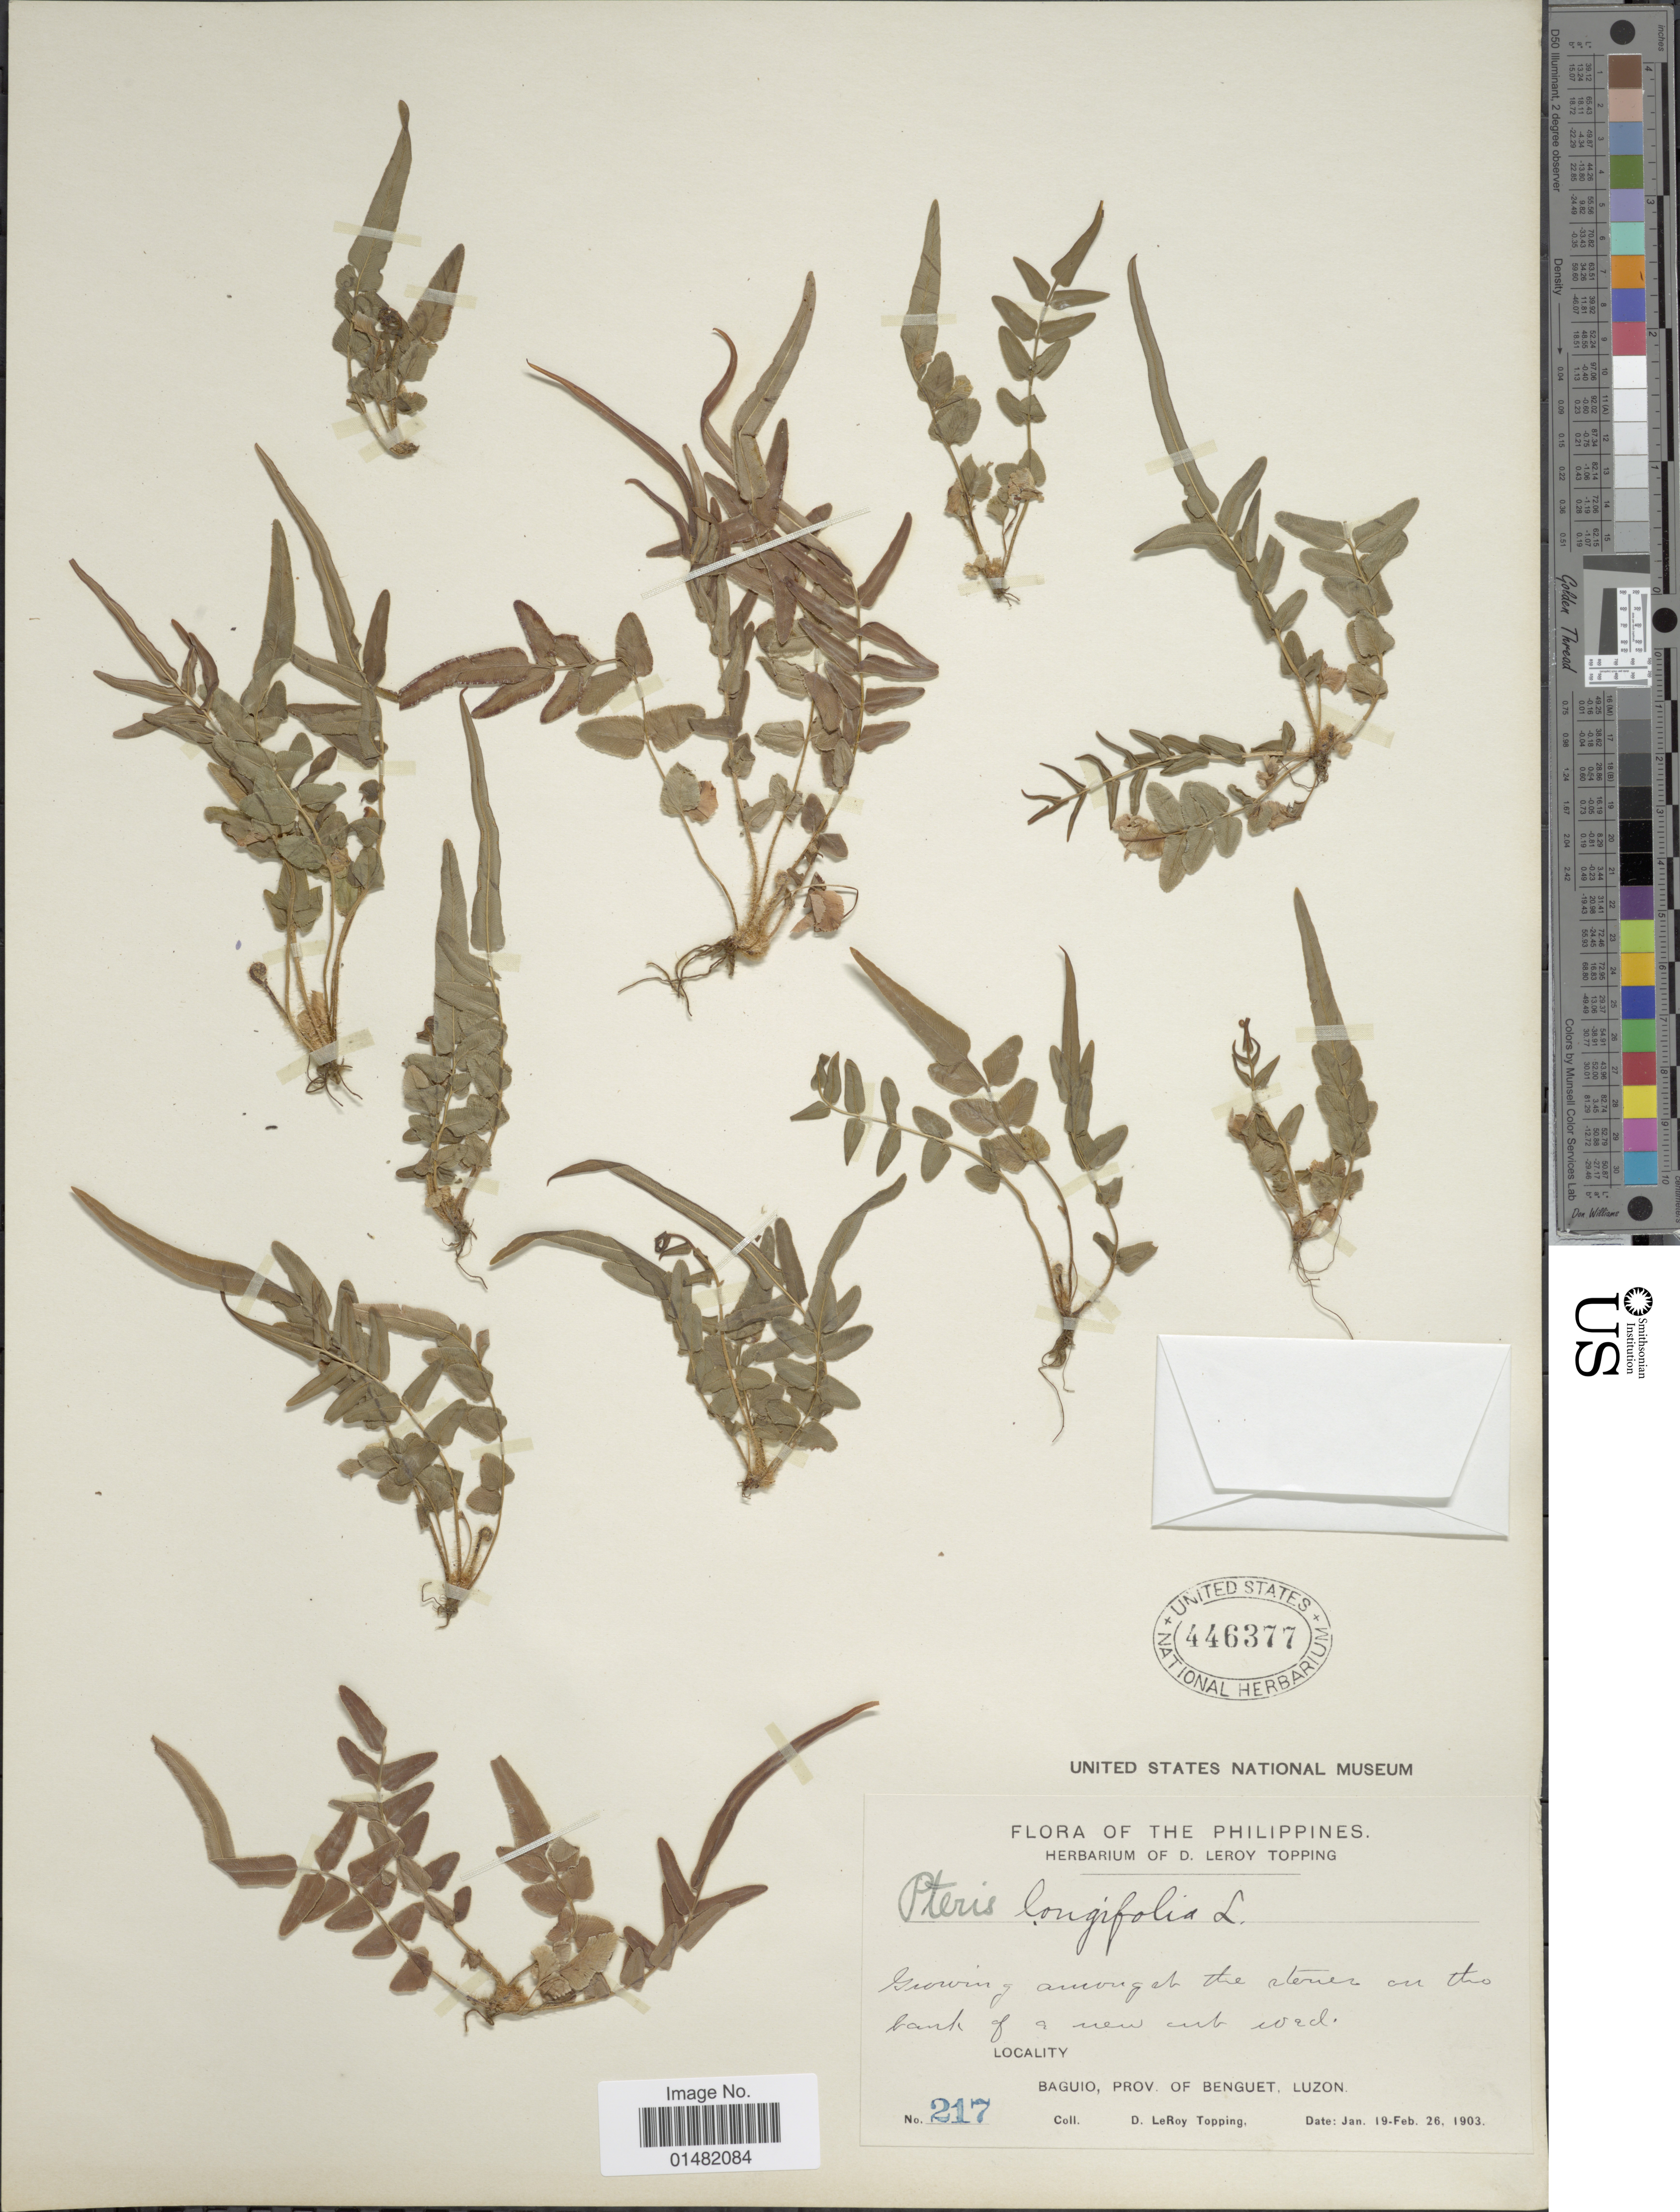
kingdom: Plantae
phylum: Tracheophyta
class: Polypodiopsida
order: Polypodiales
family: Pteridaceae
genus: Pteris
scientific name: Pteris vittata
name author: L.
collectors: D. L. Topping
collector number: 217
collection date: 1903-01-19/1903-02-26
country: Philippines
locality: Baguio, Prov. of Benguet, Luzon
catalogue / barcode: US 446377